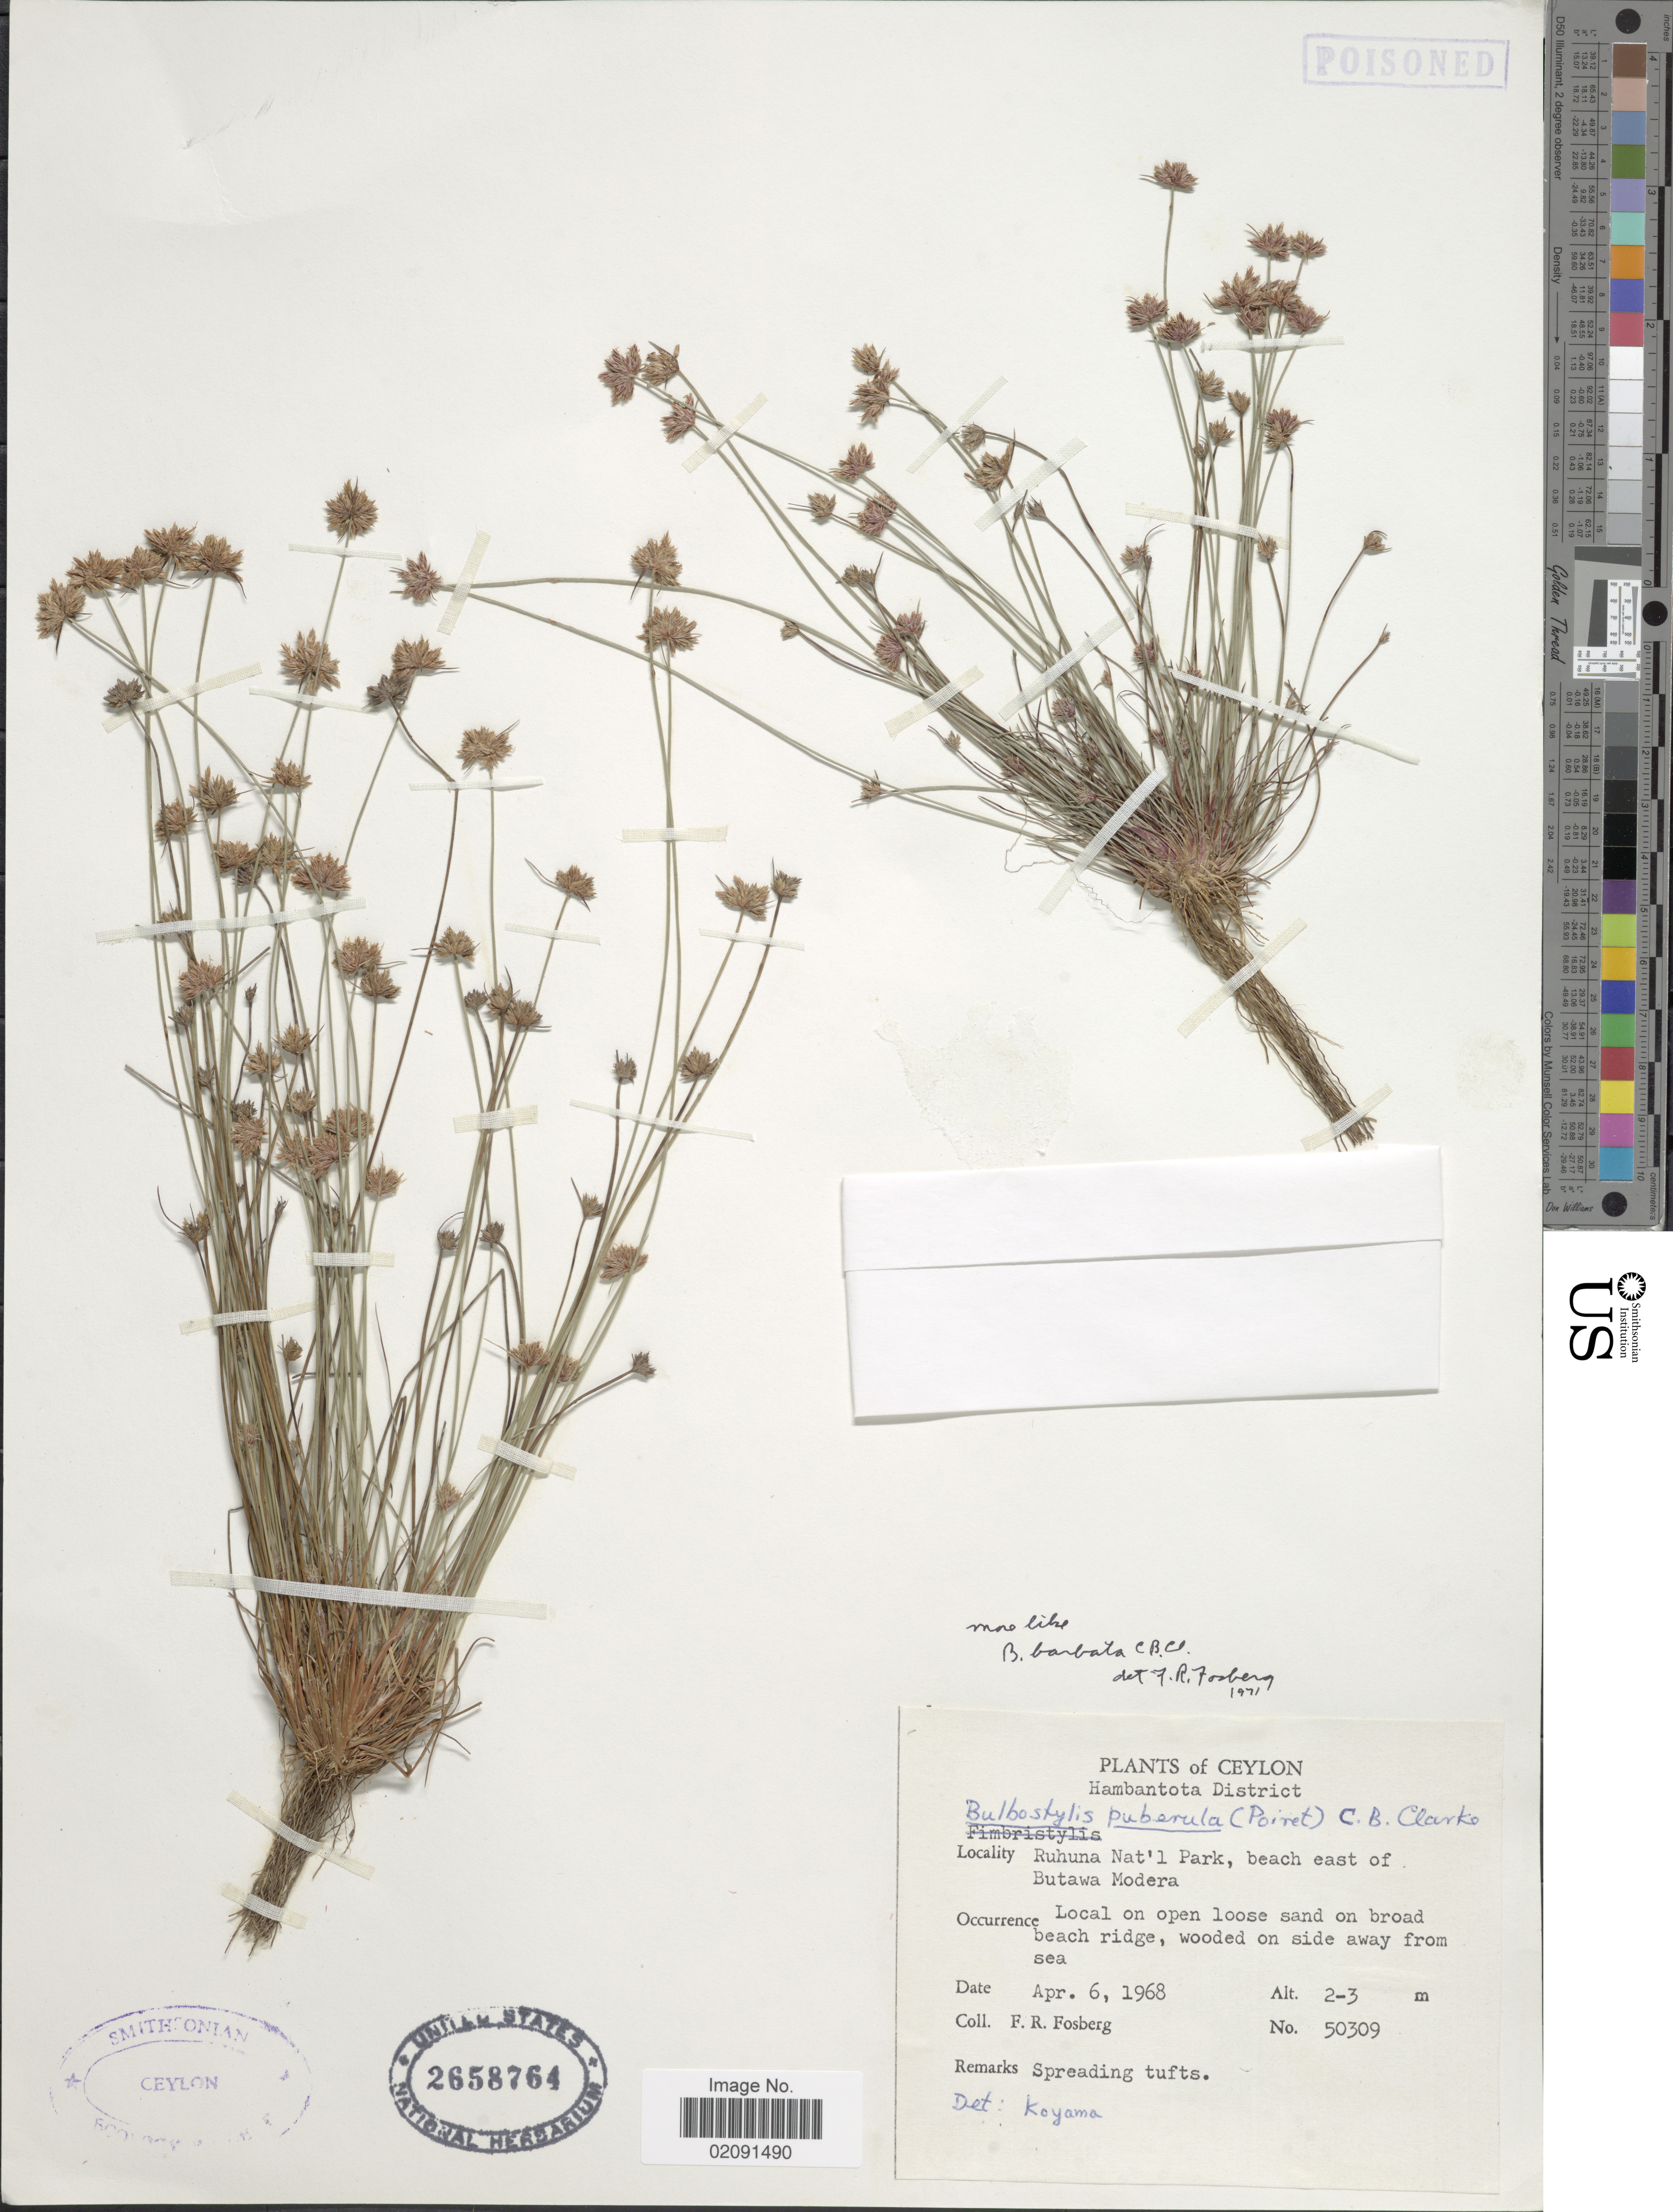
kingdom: Plantae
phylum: Tracheophyta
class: Liliopsida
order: Poales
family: Cyperaceae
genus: Bulbostylis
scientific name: Bulbostylis barbata subsp. pulchella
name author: (Thwaites) T. Koyama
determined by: Strong, Mark T., (BOT), Smithsonian Institution - National Museum of Natural History (UNITED STATES)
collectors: F. R. Fosberg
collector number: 50309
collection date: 1968-04-06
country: Sri Lanka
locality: Ceylon, Hambantota District, Ruhuna Nat'l Park, beach east of Butawa Modera, local on open loose sand on broad beach bridge, wooded on side away from sea.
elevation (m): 2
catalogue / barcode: US 2658764